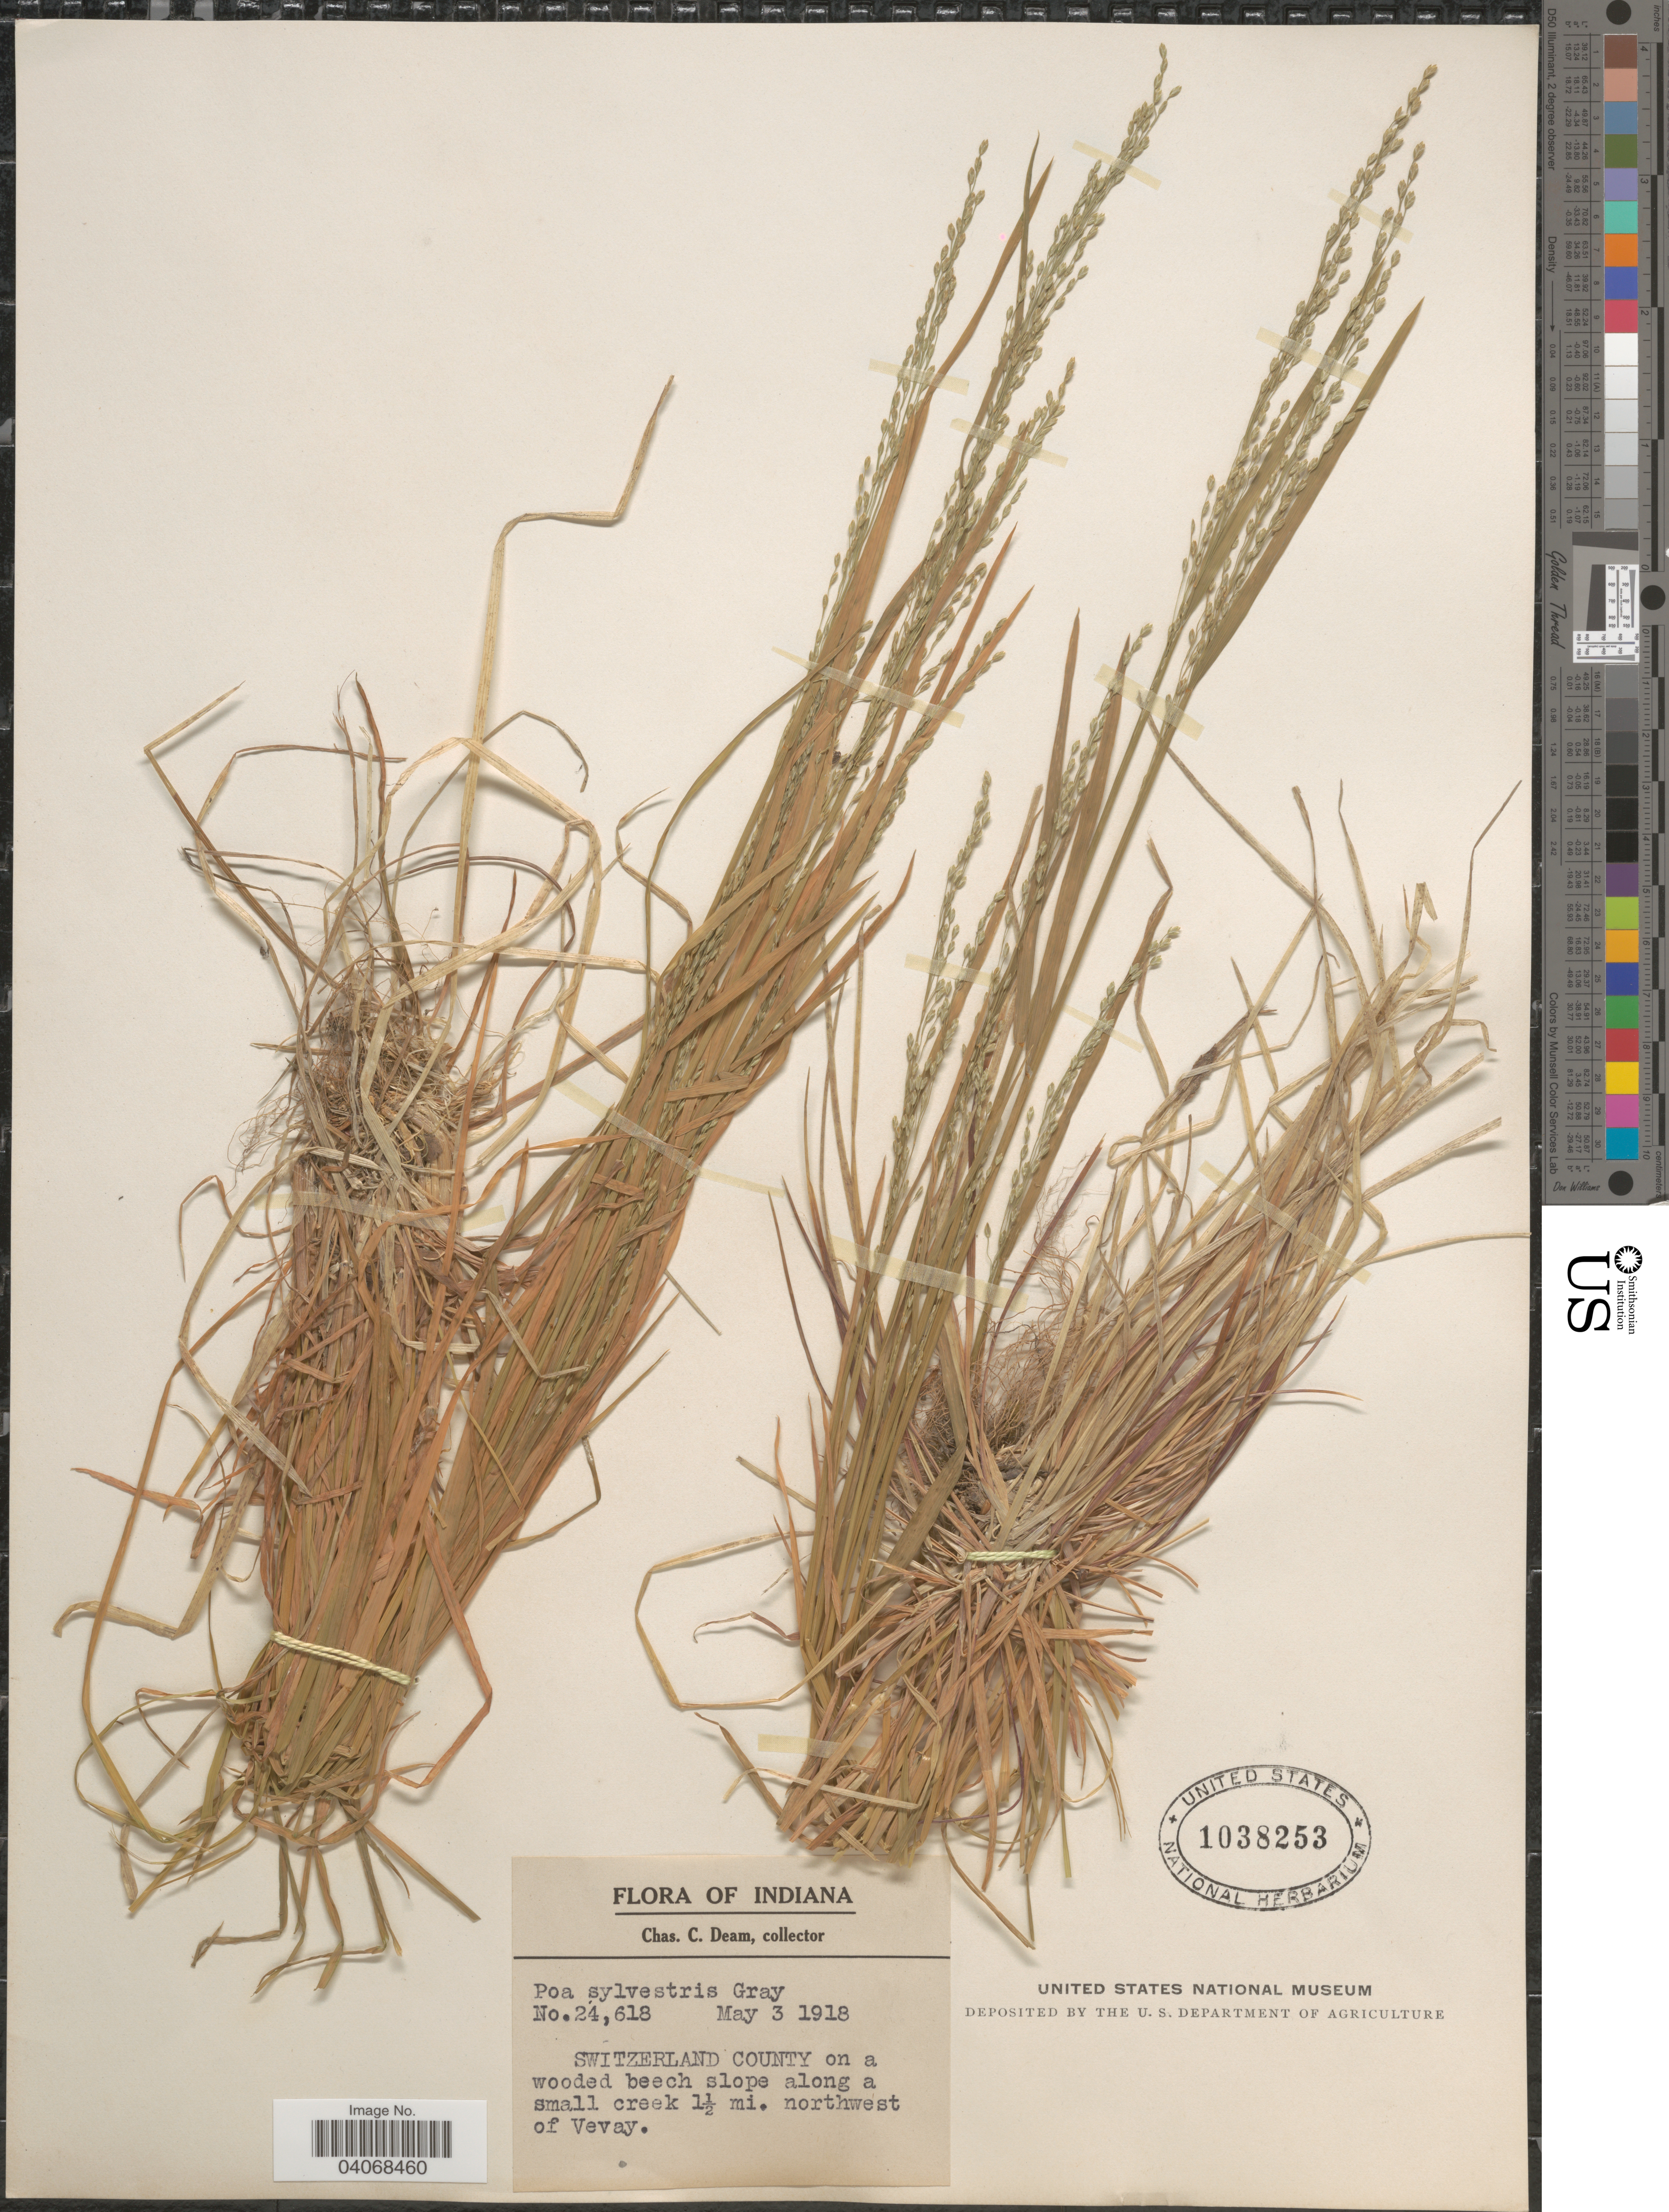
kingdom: Plantae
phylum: Tracheophyta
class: Liliopsida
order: Poales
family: Poaceae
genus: Poa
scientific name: Poa sylvestris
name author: A. Gray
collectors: C. C. Deam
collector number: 24618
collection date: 1918-05-03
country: United States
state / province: Indiana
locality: Zwitzerland County on a wooded beech slope along a small creek 1½ mi. northwest of Vevay.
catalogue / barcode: US 1038253